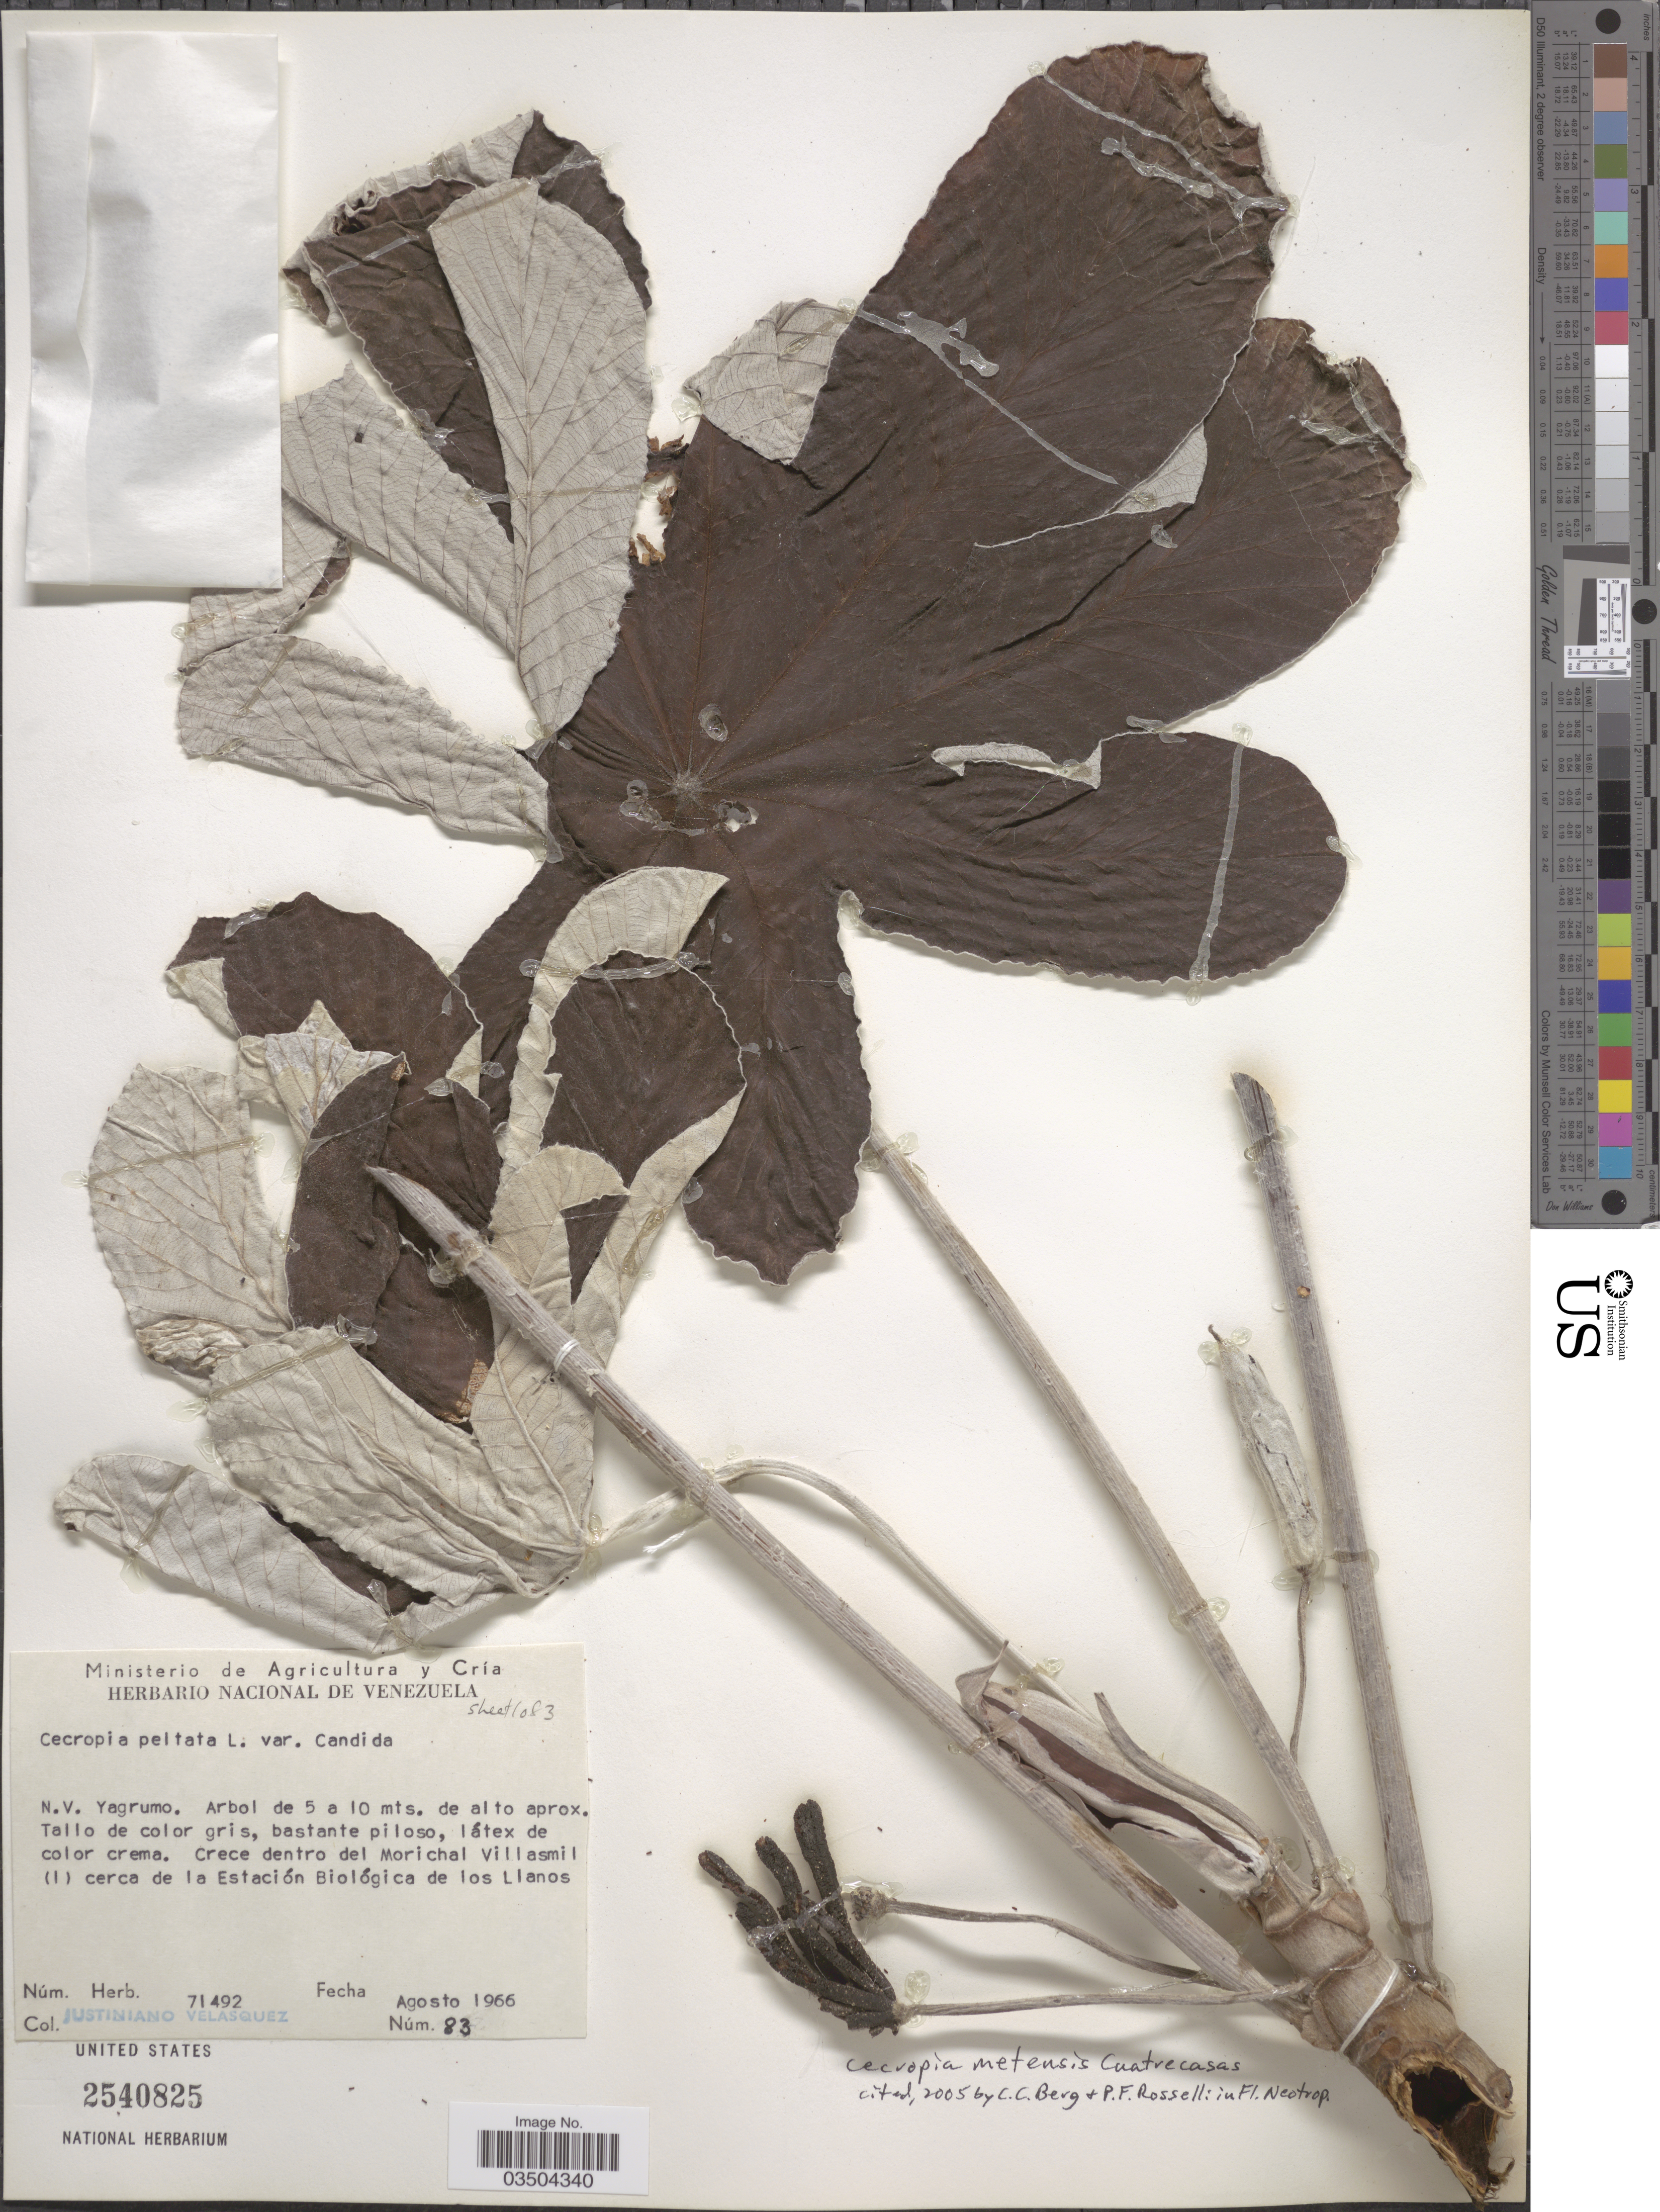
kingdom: Plantae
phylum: Tracheophyta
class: Magnoliopsida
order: Rosales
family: Urticaceae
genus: Cecropia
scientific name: Cecropia metensis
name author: Cuatrec.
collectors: J. Velasquez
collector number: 83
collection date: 1966-08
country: Venezuela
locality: Crece dentro del Morichal Villasmil (1) cerca de la Estación Biológica de los Llanos.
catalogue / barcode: US 2540825